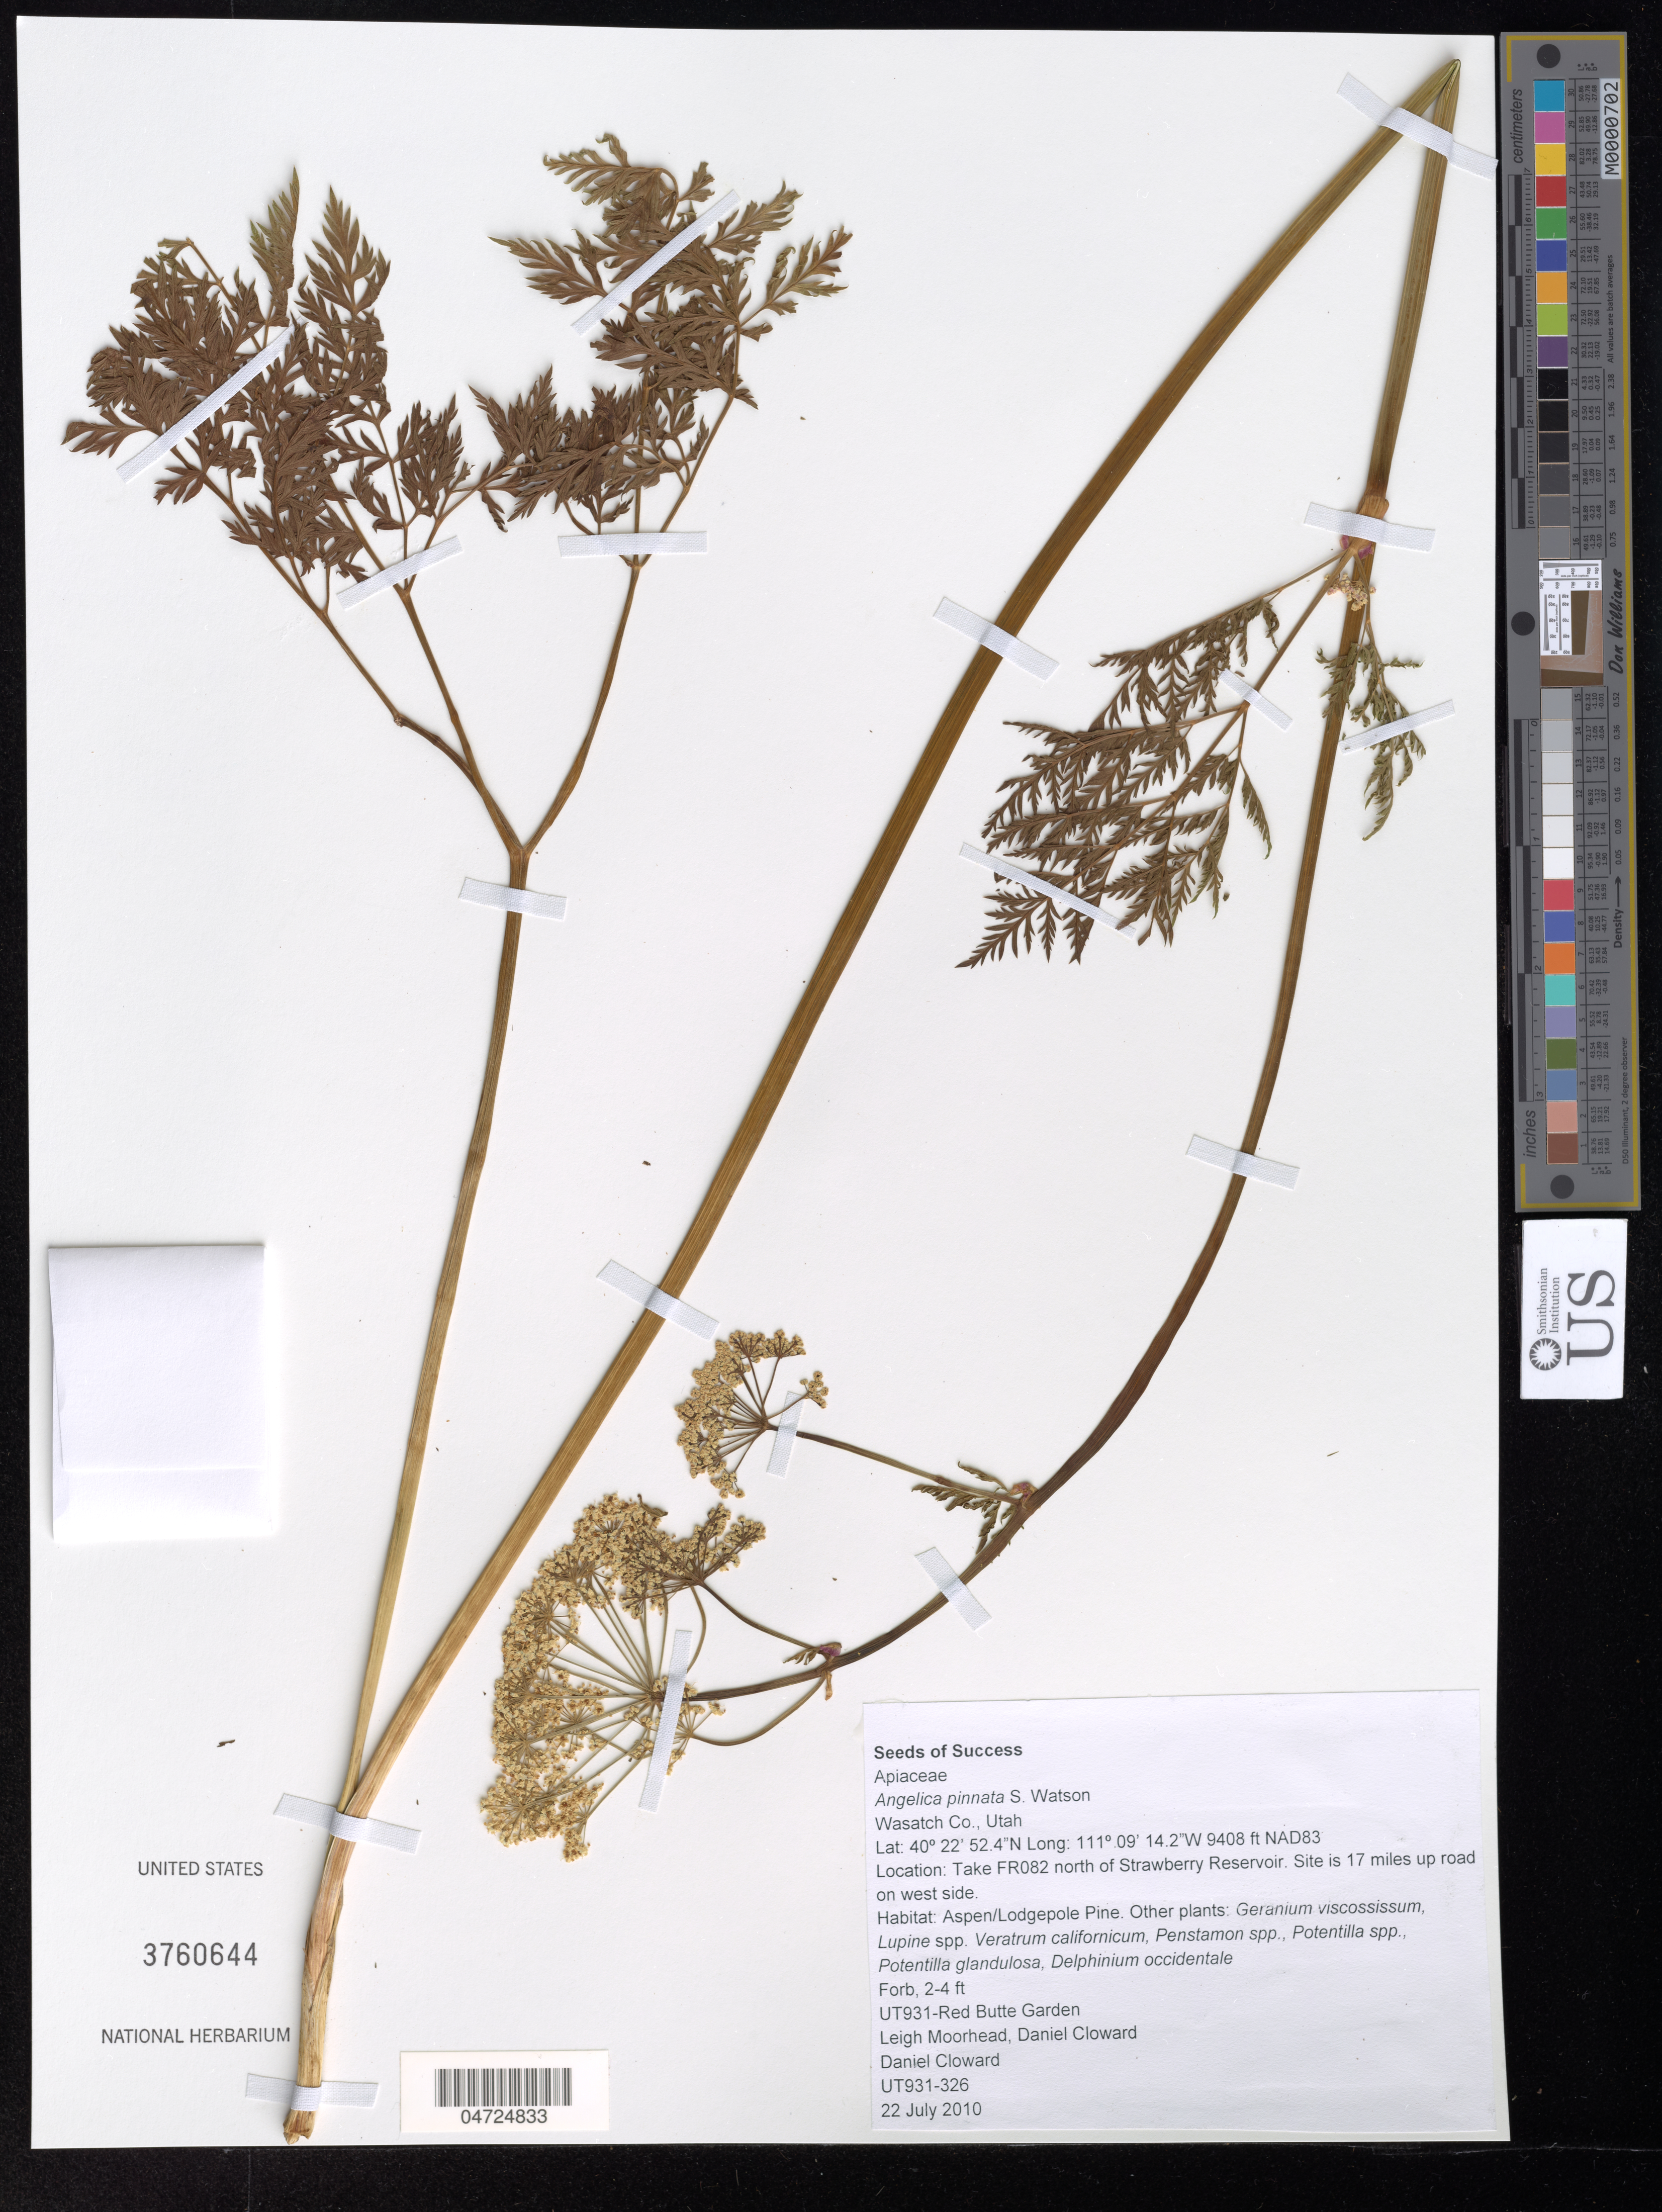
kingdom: Plantae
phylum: Tracheophyta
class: Magnoliopsida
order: Apiales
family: Apiaceae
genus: Angelica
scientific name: Angelica pinnata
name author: S. Watson in C. King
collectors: L. Moorhead & D. Cloward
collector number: UT931-326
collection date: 2010-07-22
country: United States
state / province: Utah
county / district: Wasatch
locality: Wasatch Co. Take FR082 north of Strawberry Reservoir. Site is 17 miles up road on west side. NAD83. Red Butte Garden.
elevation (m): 2868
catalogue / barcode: US 3760644